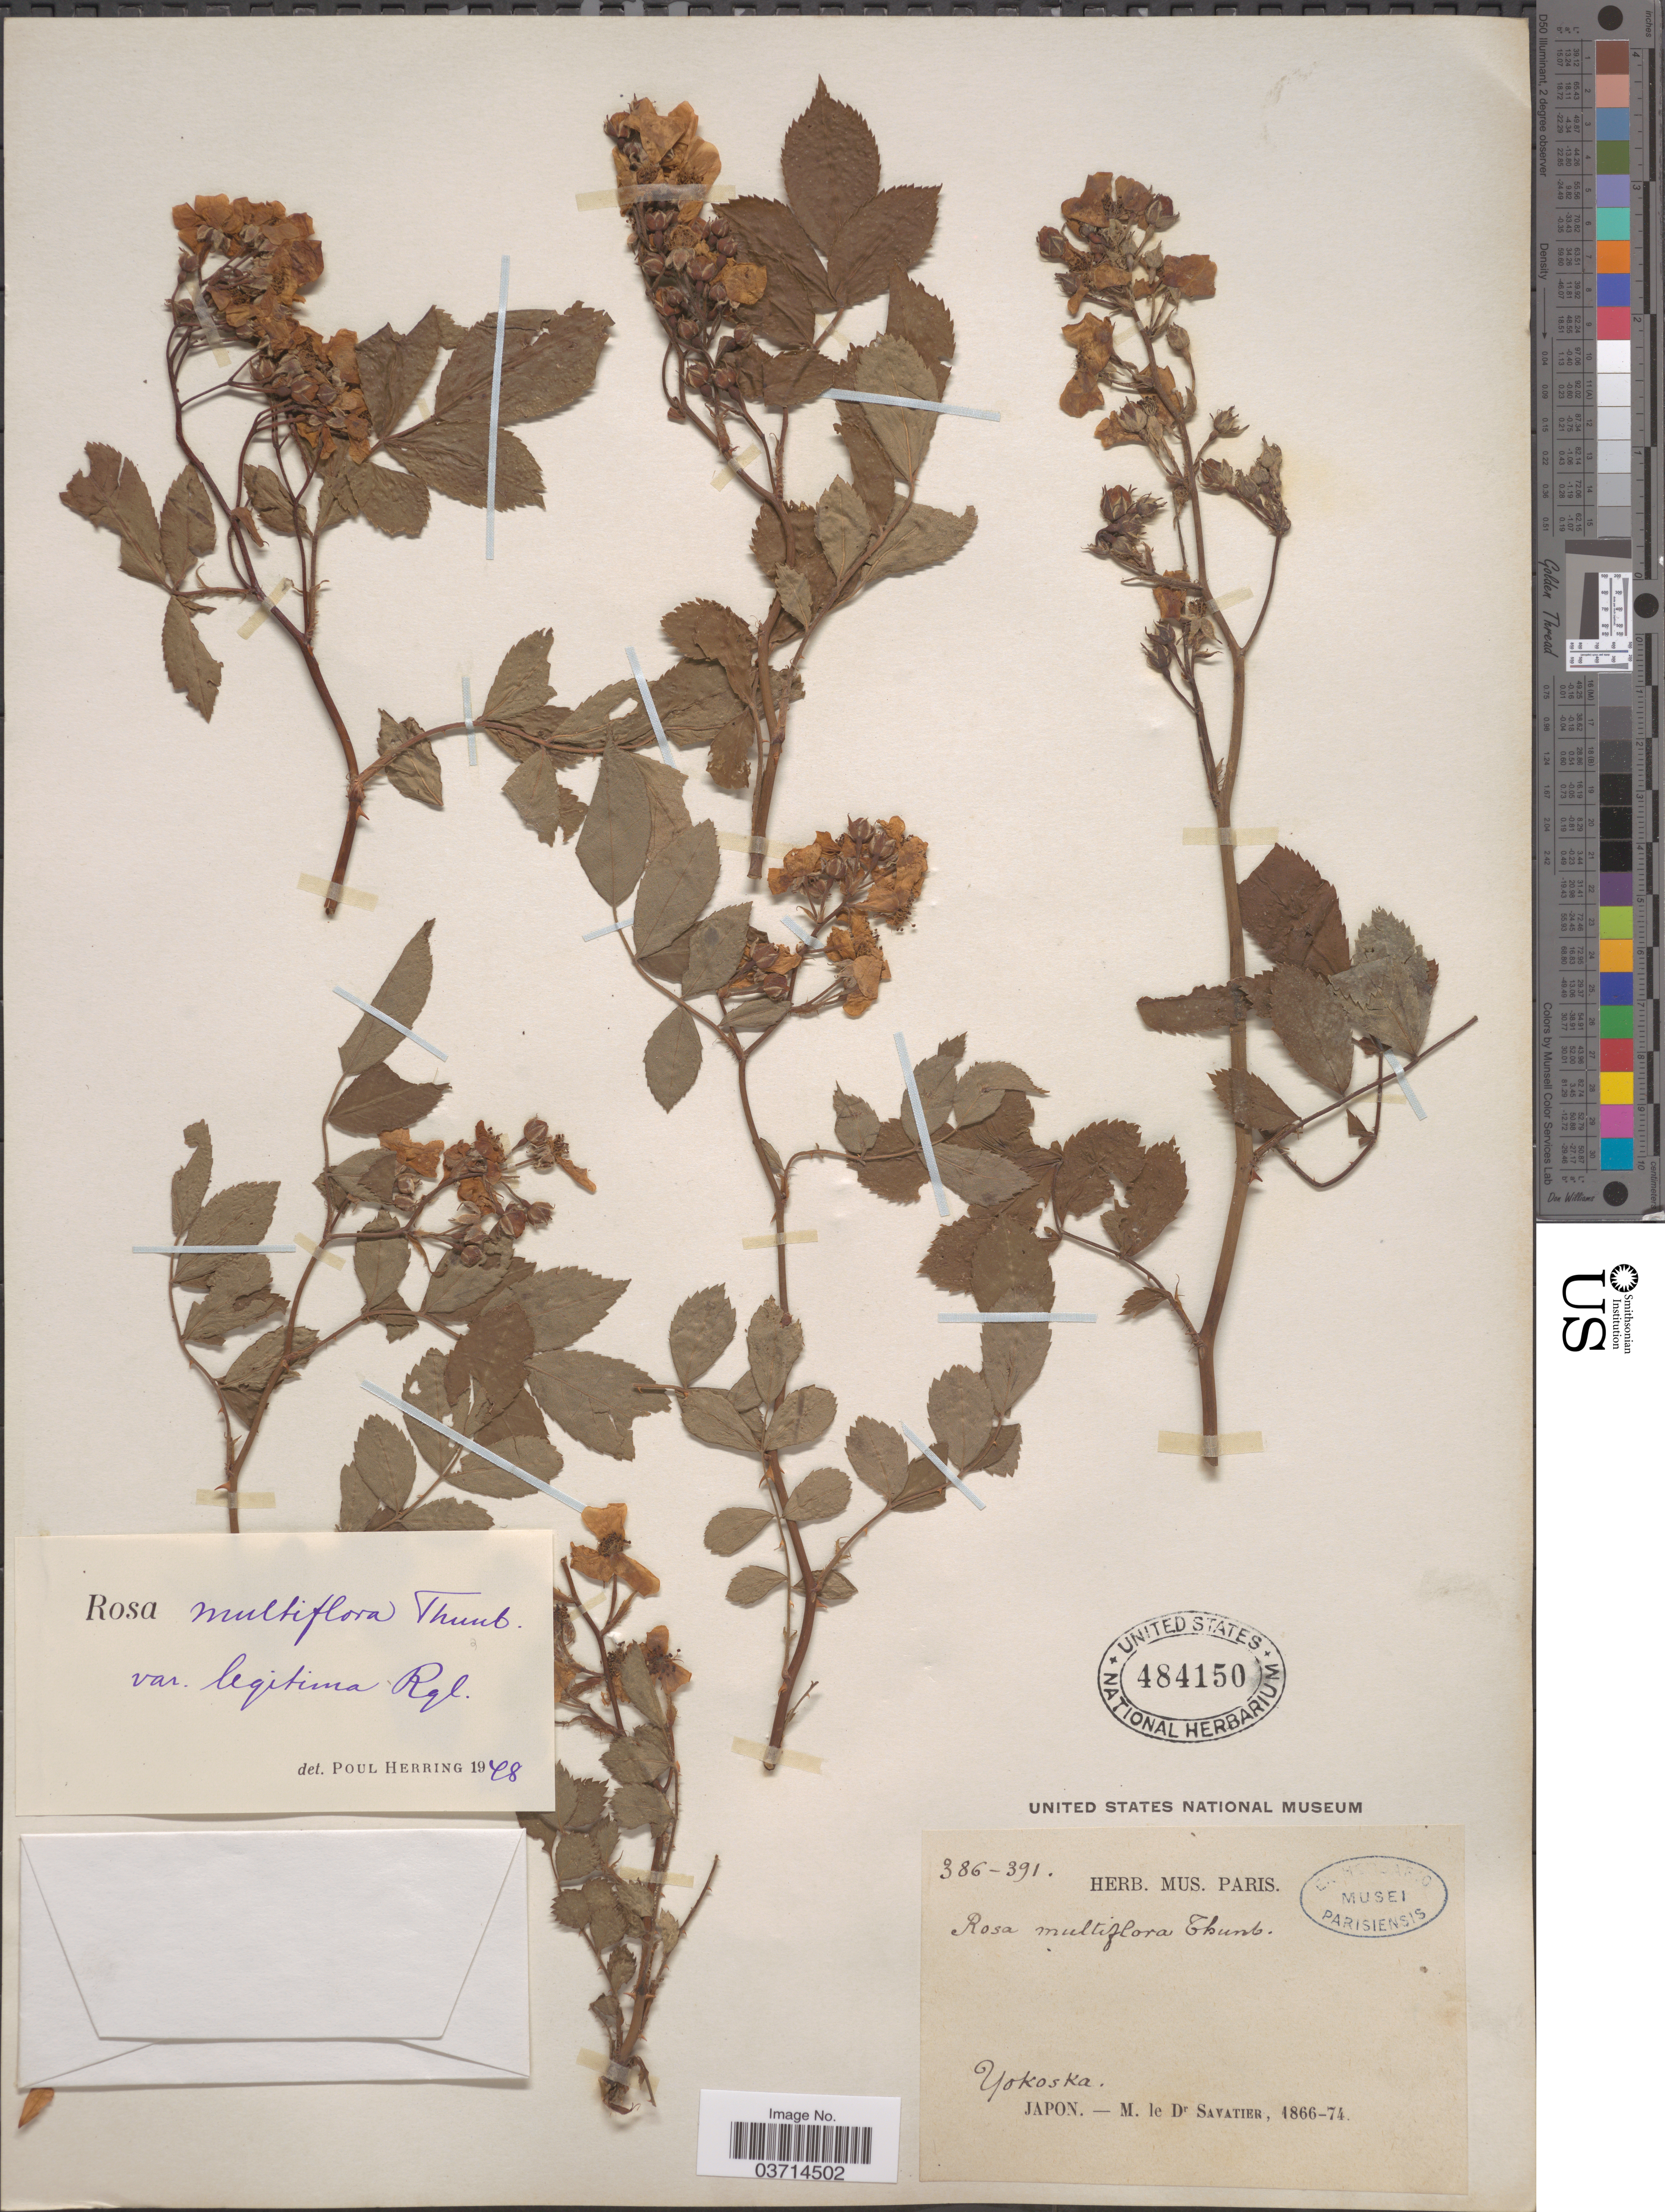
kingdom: Plantae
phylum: Tracheophyta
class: Magnoliopsida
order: Rosales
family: Rosaceae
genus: Rosa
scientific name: Rosa multiflora var. legitima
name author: Regel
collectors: M. Savatier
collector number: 386-391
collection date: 1866/1874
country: Japan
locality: Yokoska. Japon.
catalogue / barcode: US 484150